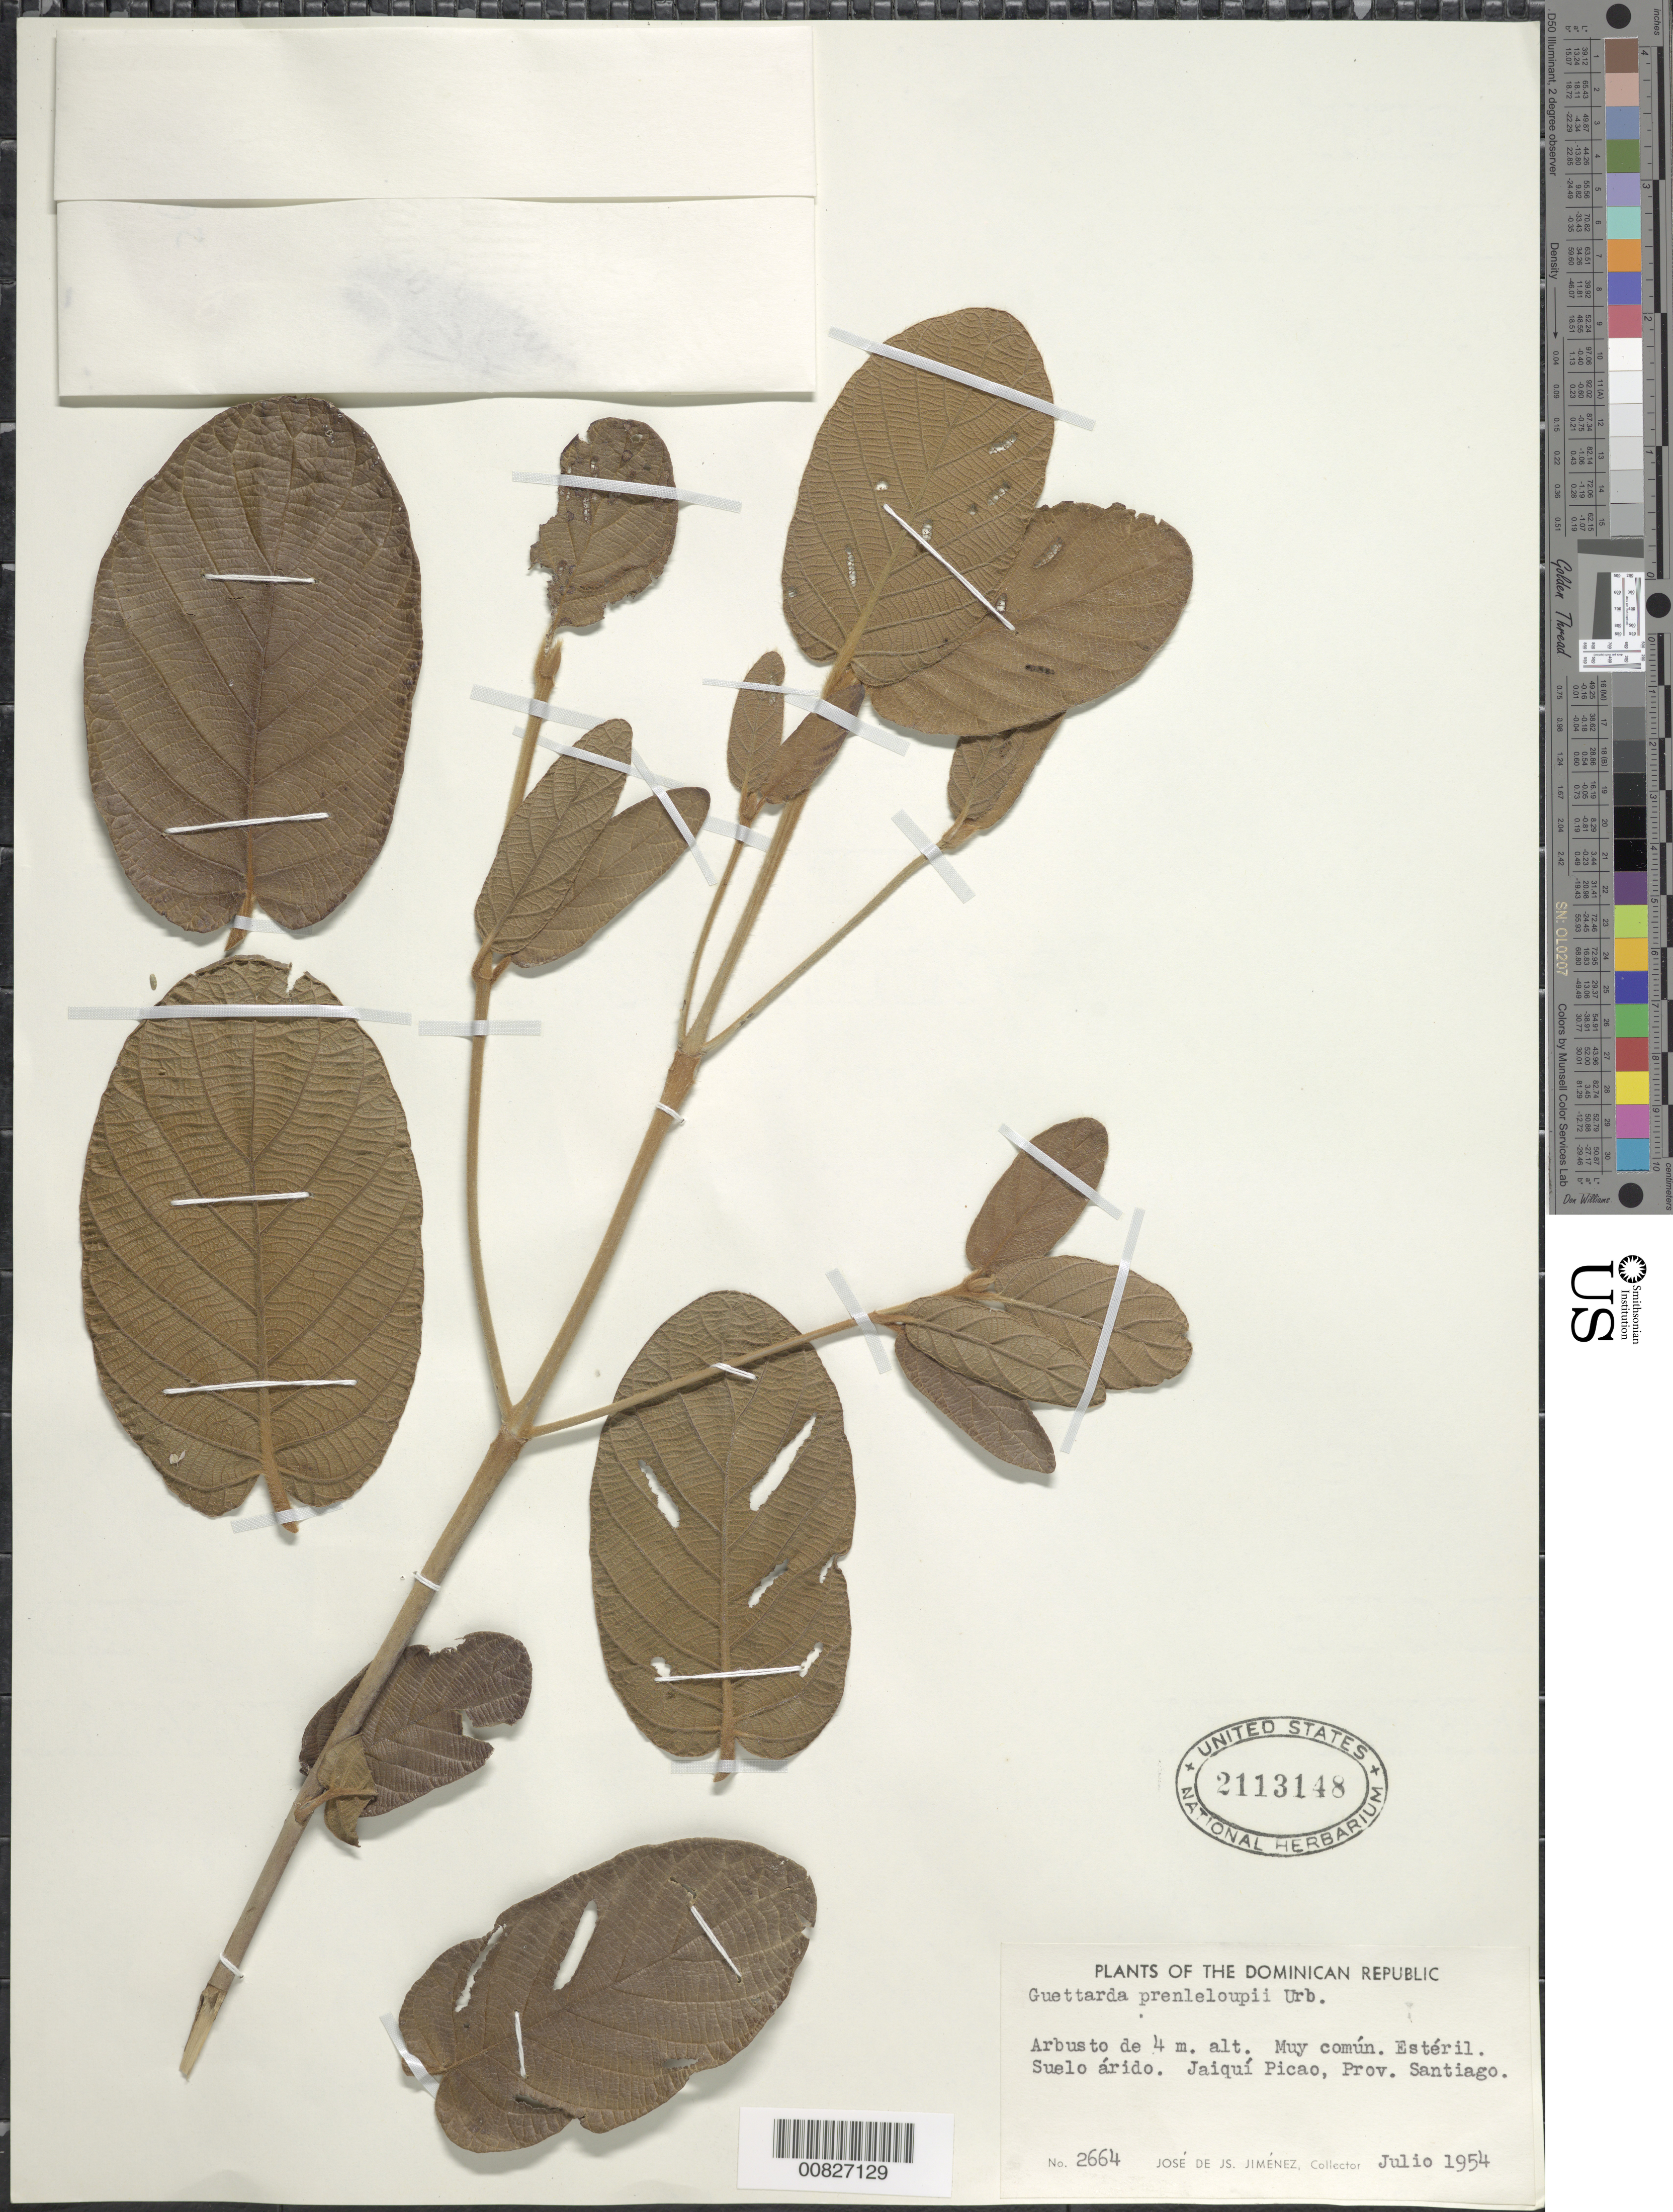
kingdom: Plantae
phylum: Tracheophyta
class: Magnoliopsida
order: Gentianales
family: Rubiaceae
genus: Guettarda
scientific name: Guettarda prenleloupii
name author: Urb.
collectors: J. J. Jiménez Almonte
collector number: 2664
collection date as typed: Jul 1954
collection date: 1954-07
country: Dominican Republic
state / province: Santiago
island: Hispaniola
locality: Jaiquí Picado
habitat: Suelo árido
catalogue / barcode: US 2113148